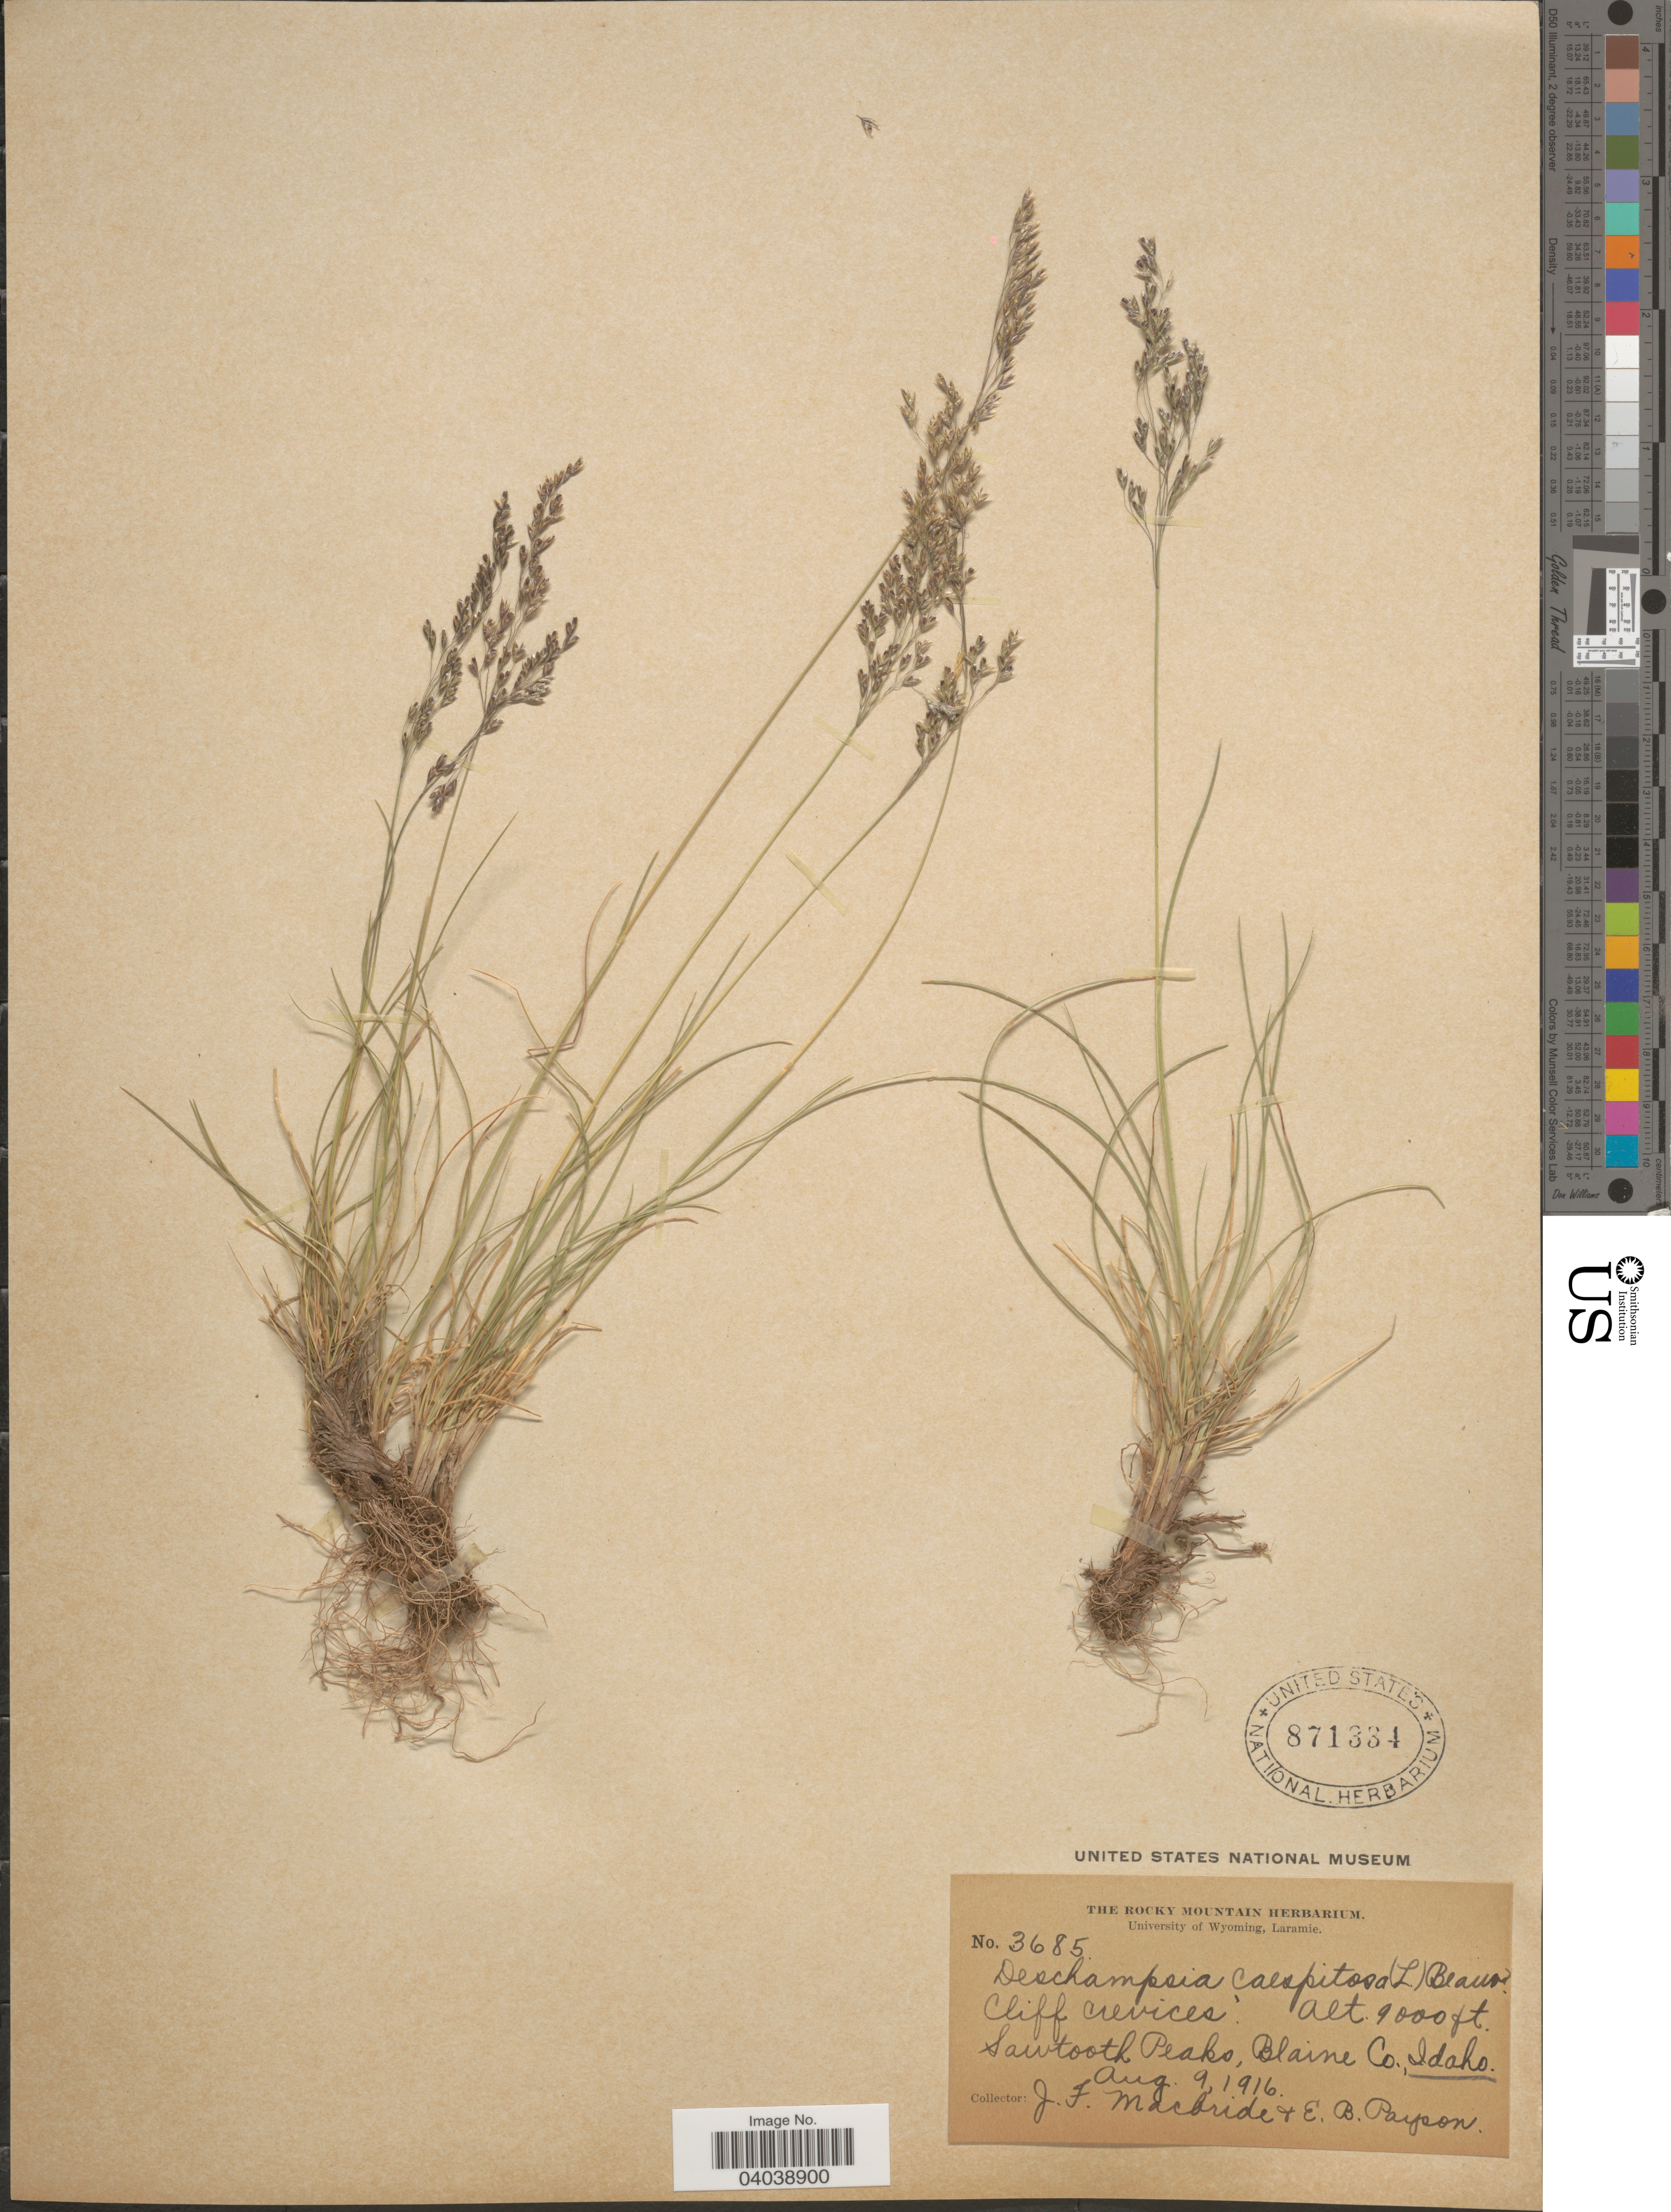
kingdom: Plantae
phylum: Tracheophyta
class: Liliopsida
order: Poales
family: Poaceae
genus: Deschampsia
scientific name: Deschampsia cespitosa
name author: (L.) P. Beauv.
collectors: J. F. Macbride & E. B. Payson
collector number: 3685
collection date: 1916-08-09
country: United States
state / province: Idaho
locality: Cliff crevices. Sawtooth Peaks, Blaine Co.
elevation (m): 2743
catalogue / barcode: US 871334